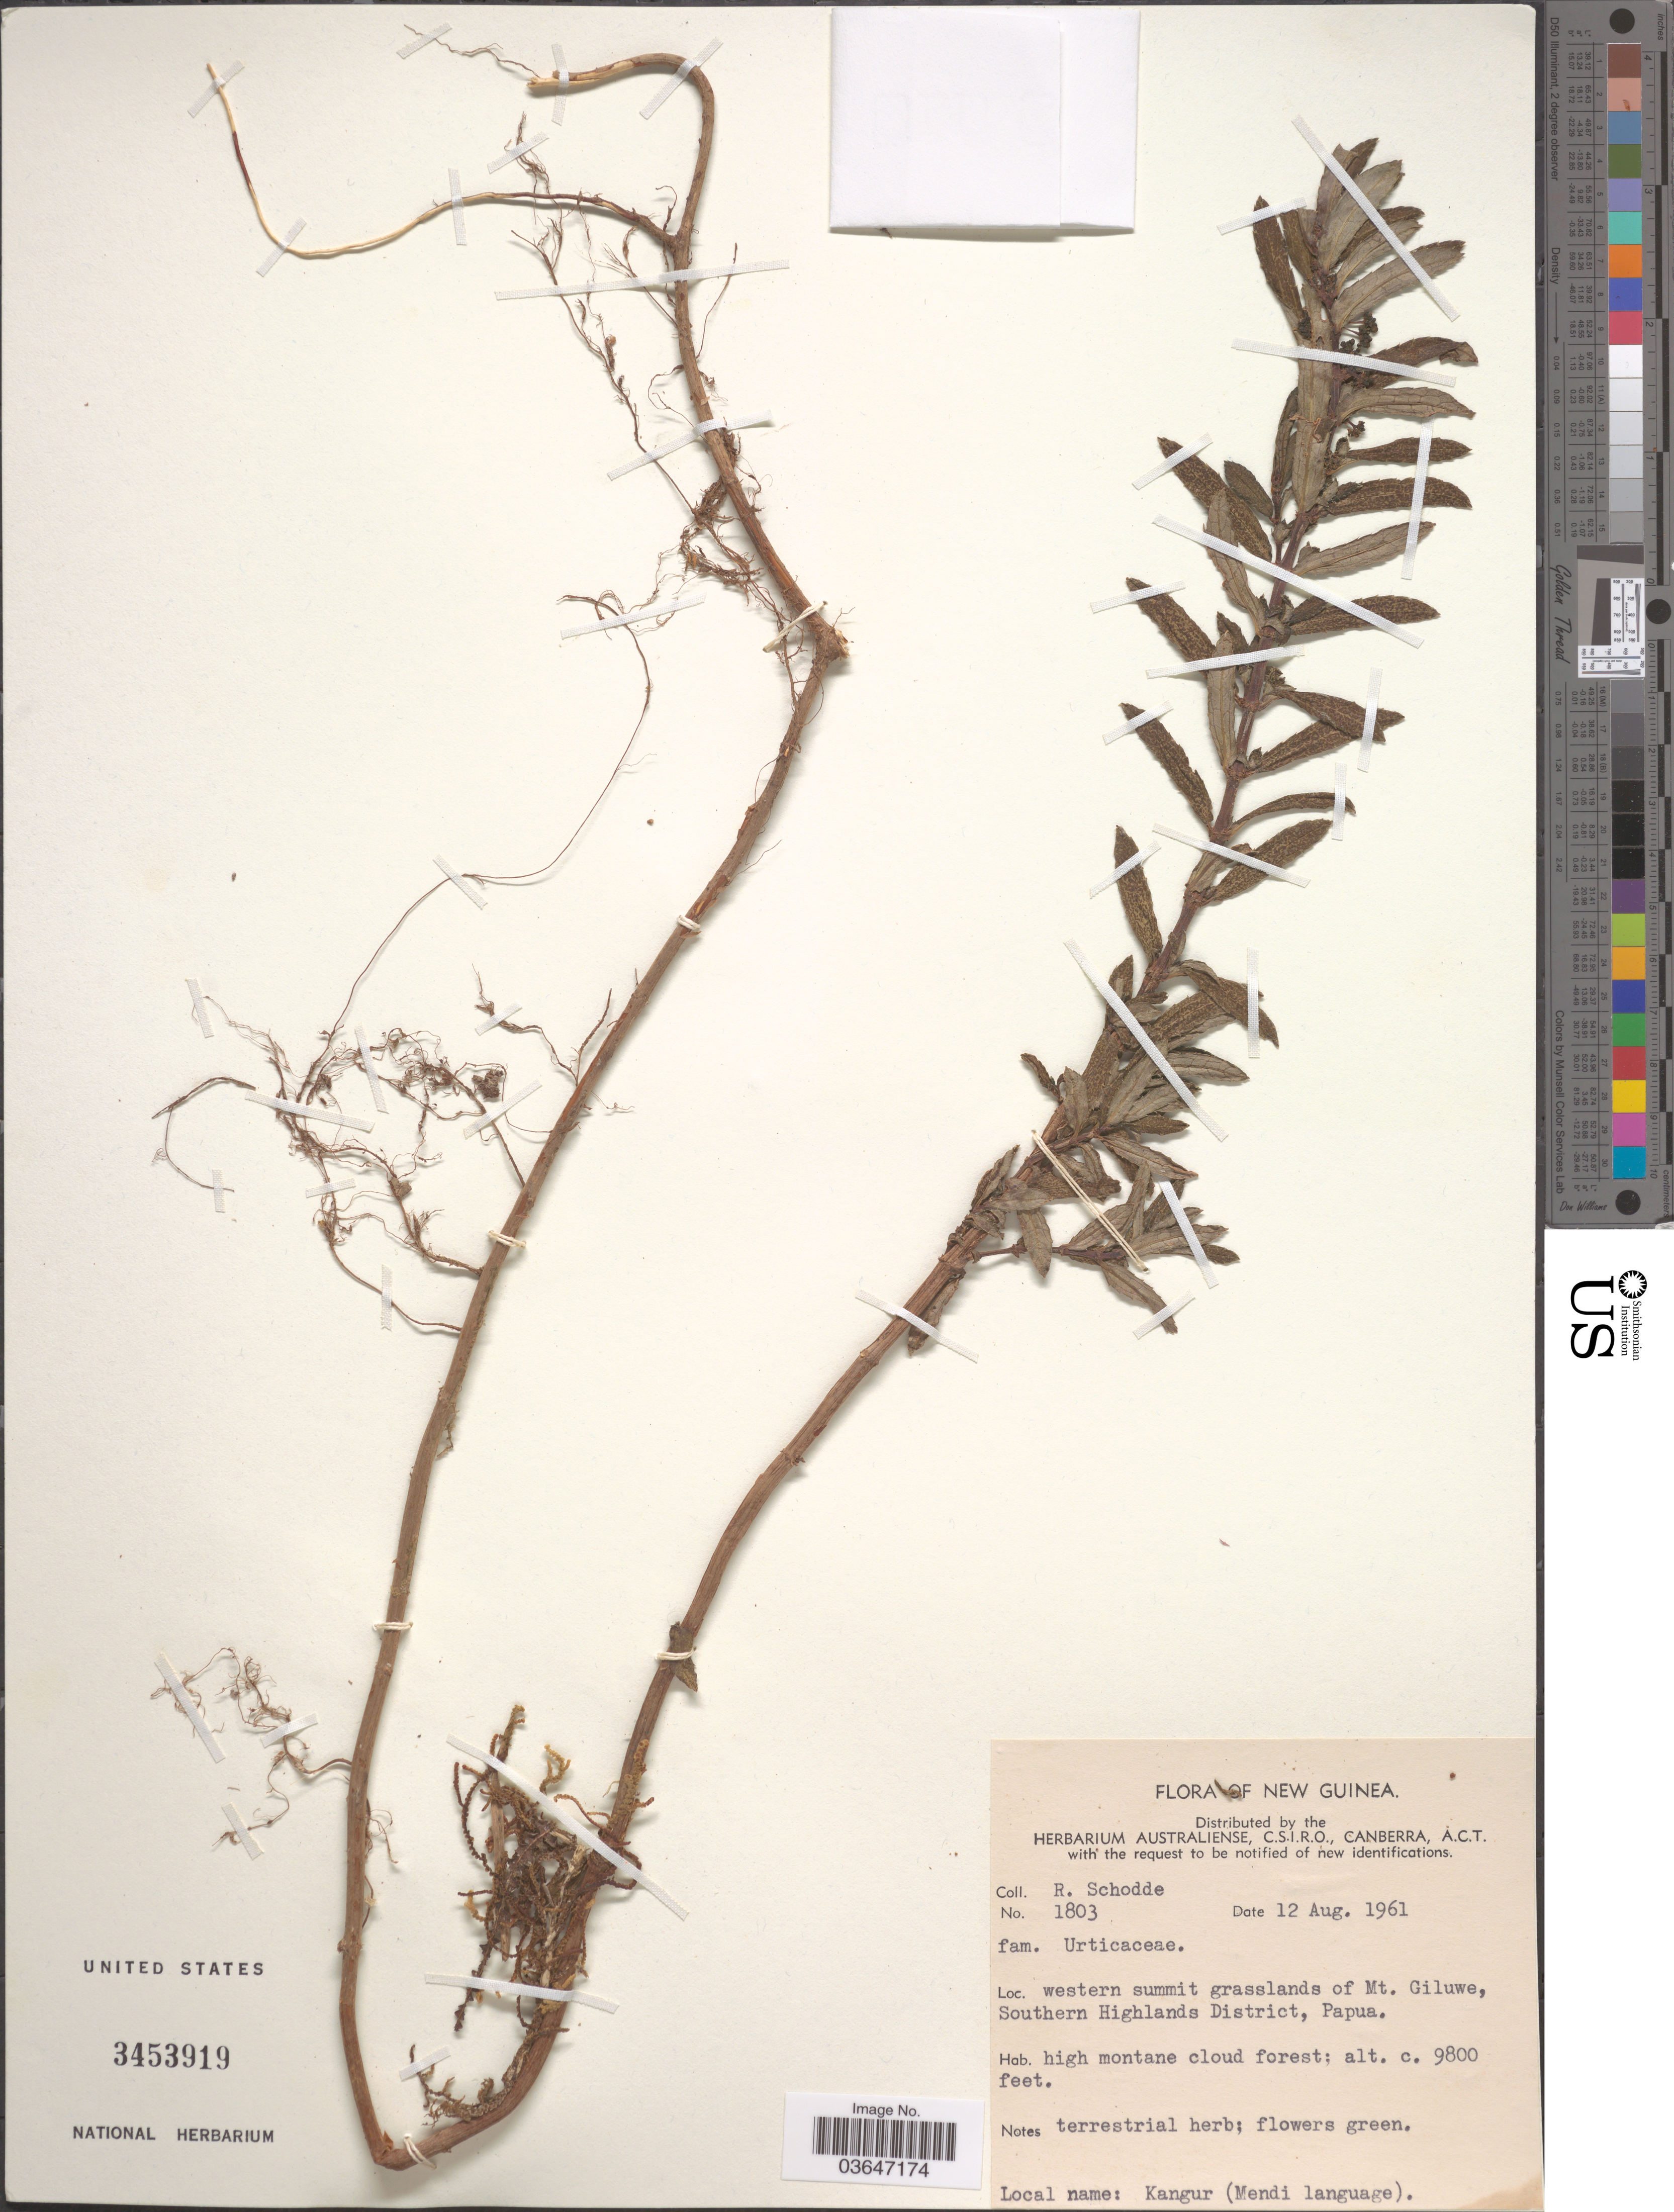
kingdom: Plantae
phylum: Tracheophyta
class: Magnoliopsida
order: Proteales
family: Proteaceae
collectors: R. Schodde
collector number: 1803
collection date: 1961-08-12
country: Papua New Guinea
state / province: Southern Highlands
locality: New Guinea. Western summit grasslands of Mt. Giluwe, Southern Highlands District, Papua.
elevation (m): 2987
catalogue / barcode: US 3453919